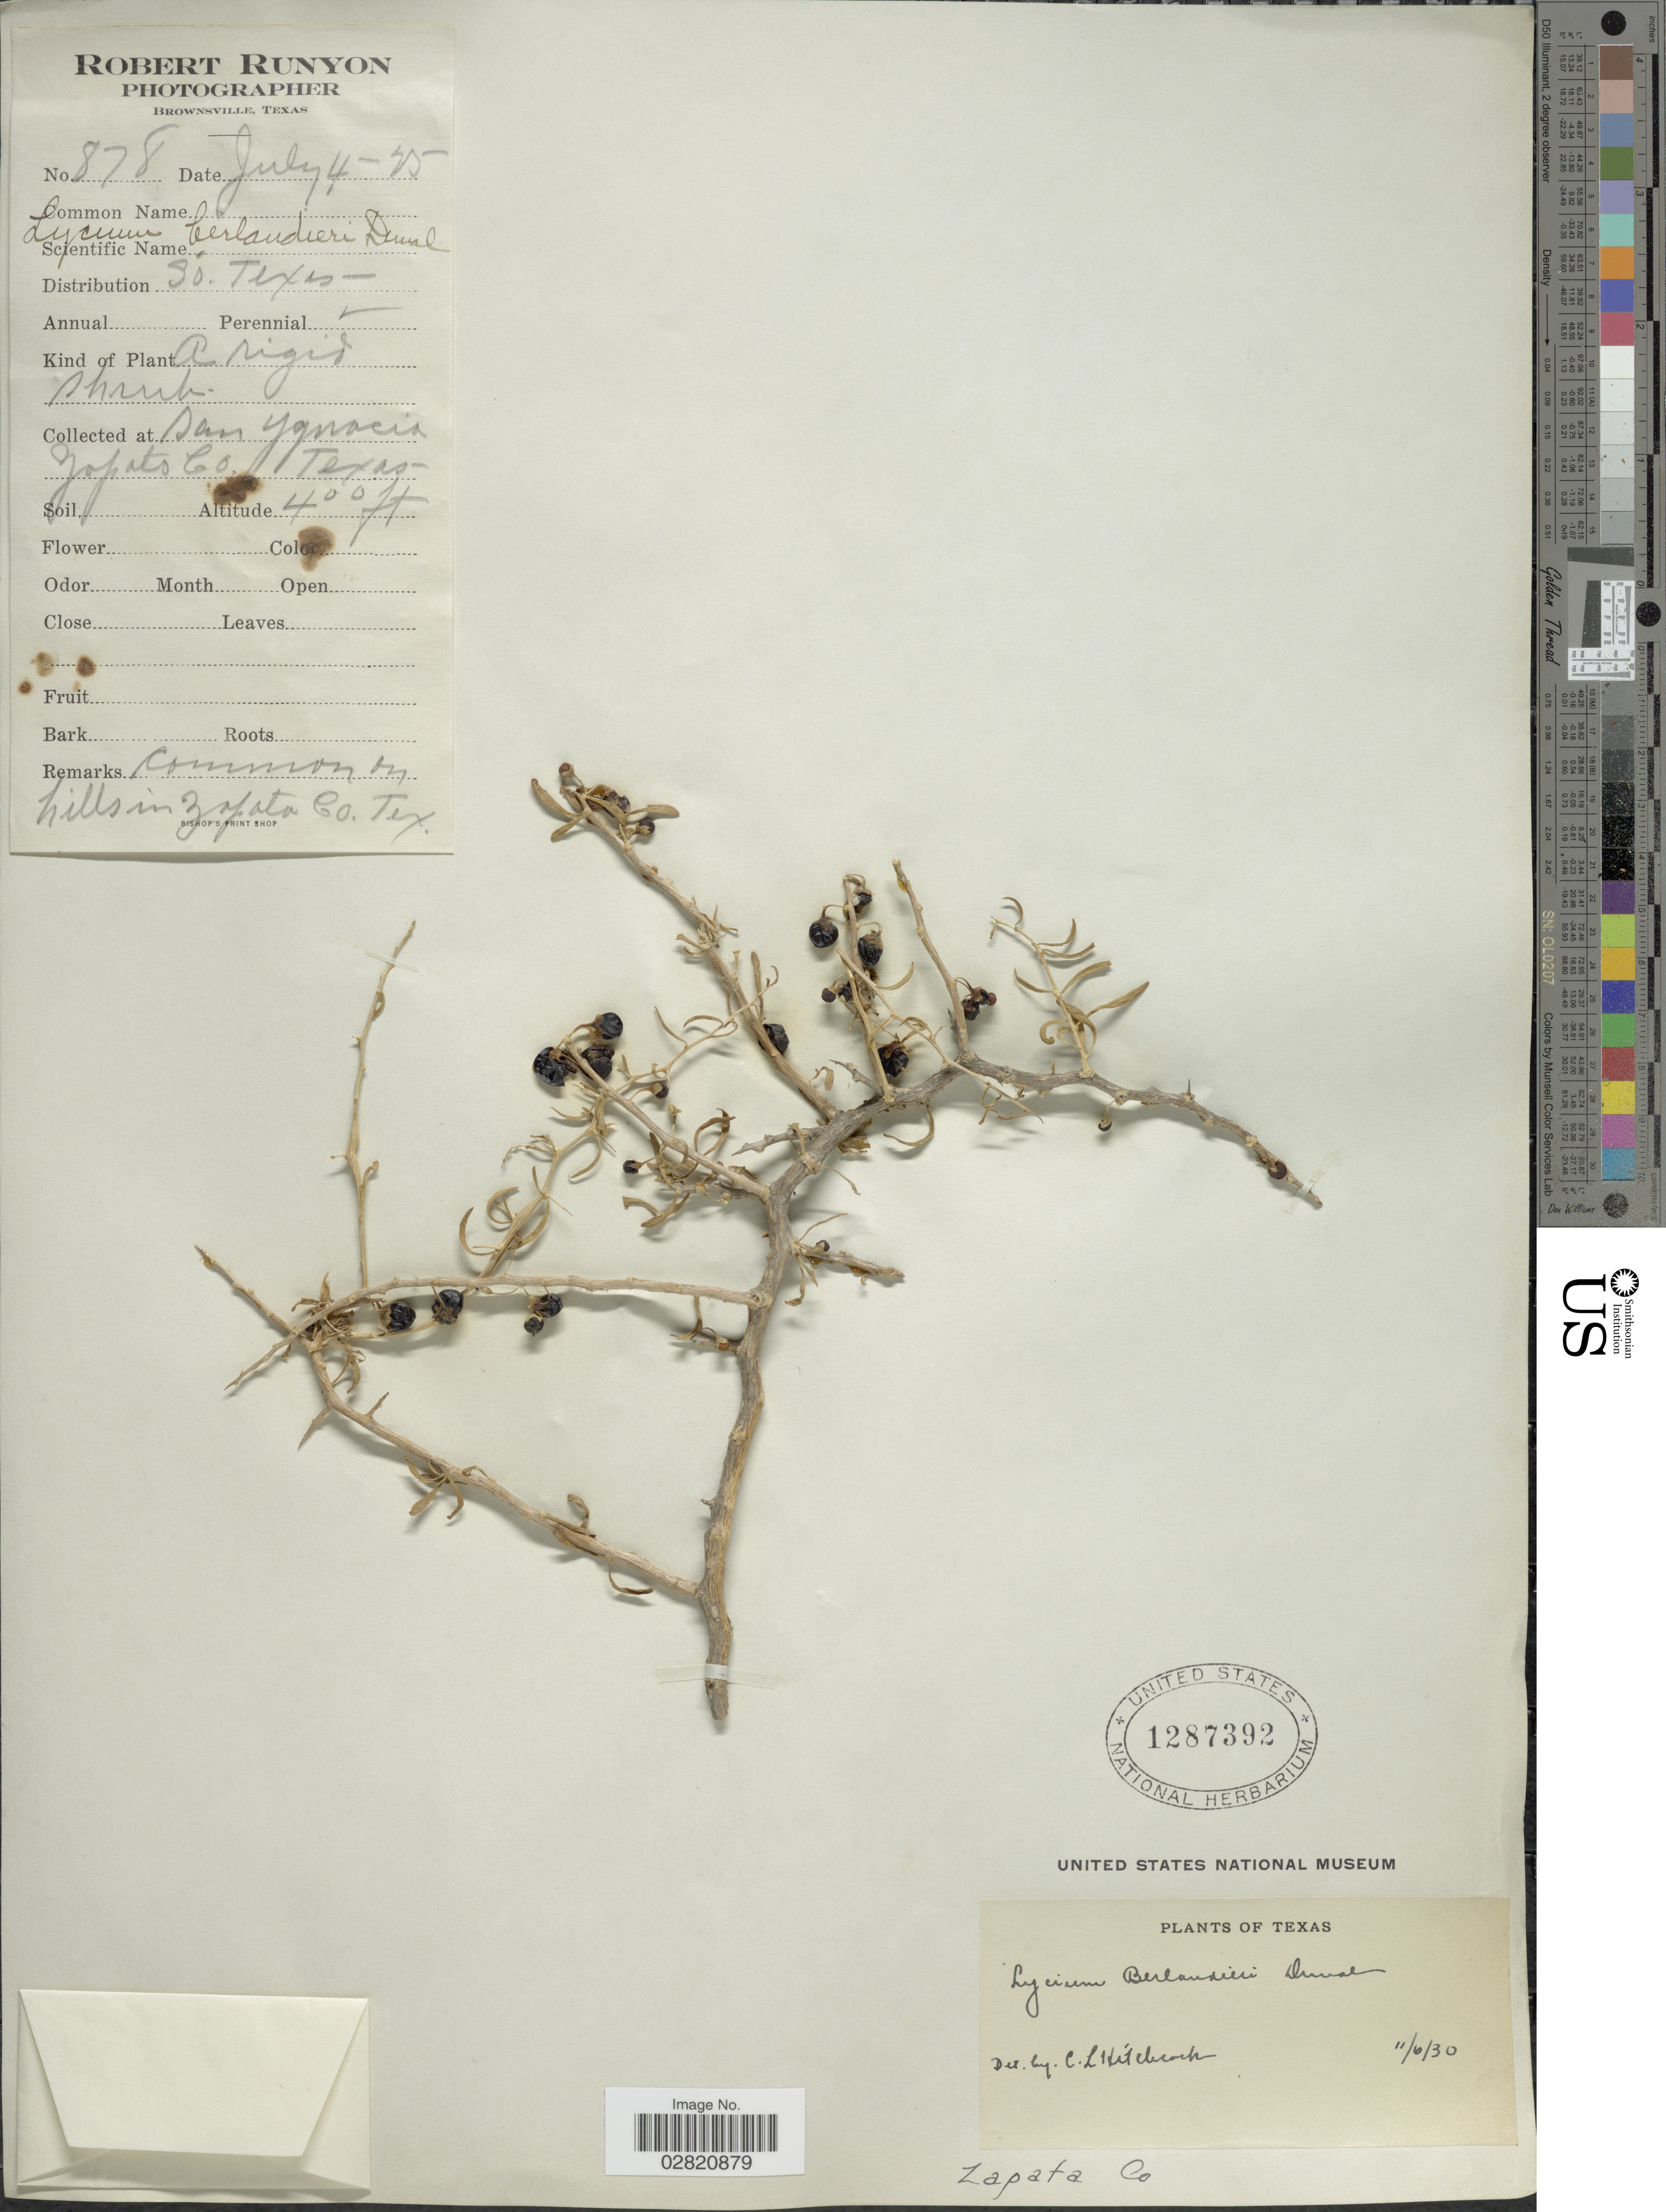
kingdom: Plantae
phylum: Tracheophyta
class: Magnoliopsida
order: Solanales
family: Solanaceae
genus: Lycium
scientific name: Lycium berlandieri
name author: Dunal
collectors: R. Runyon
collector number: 878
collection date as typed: Transcribed d/m/y: 4/7/25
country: United States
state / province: Texas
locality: So. Texas. San Ygnacia Zapata Co.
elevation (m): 122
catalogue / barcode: US 1287392